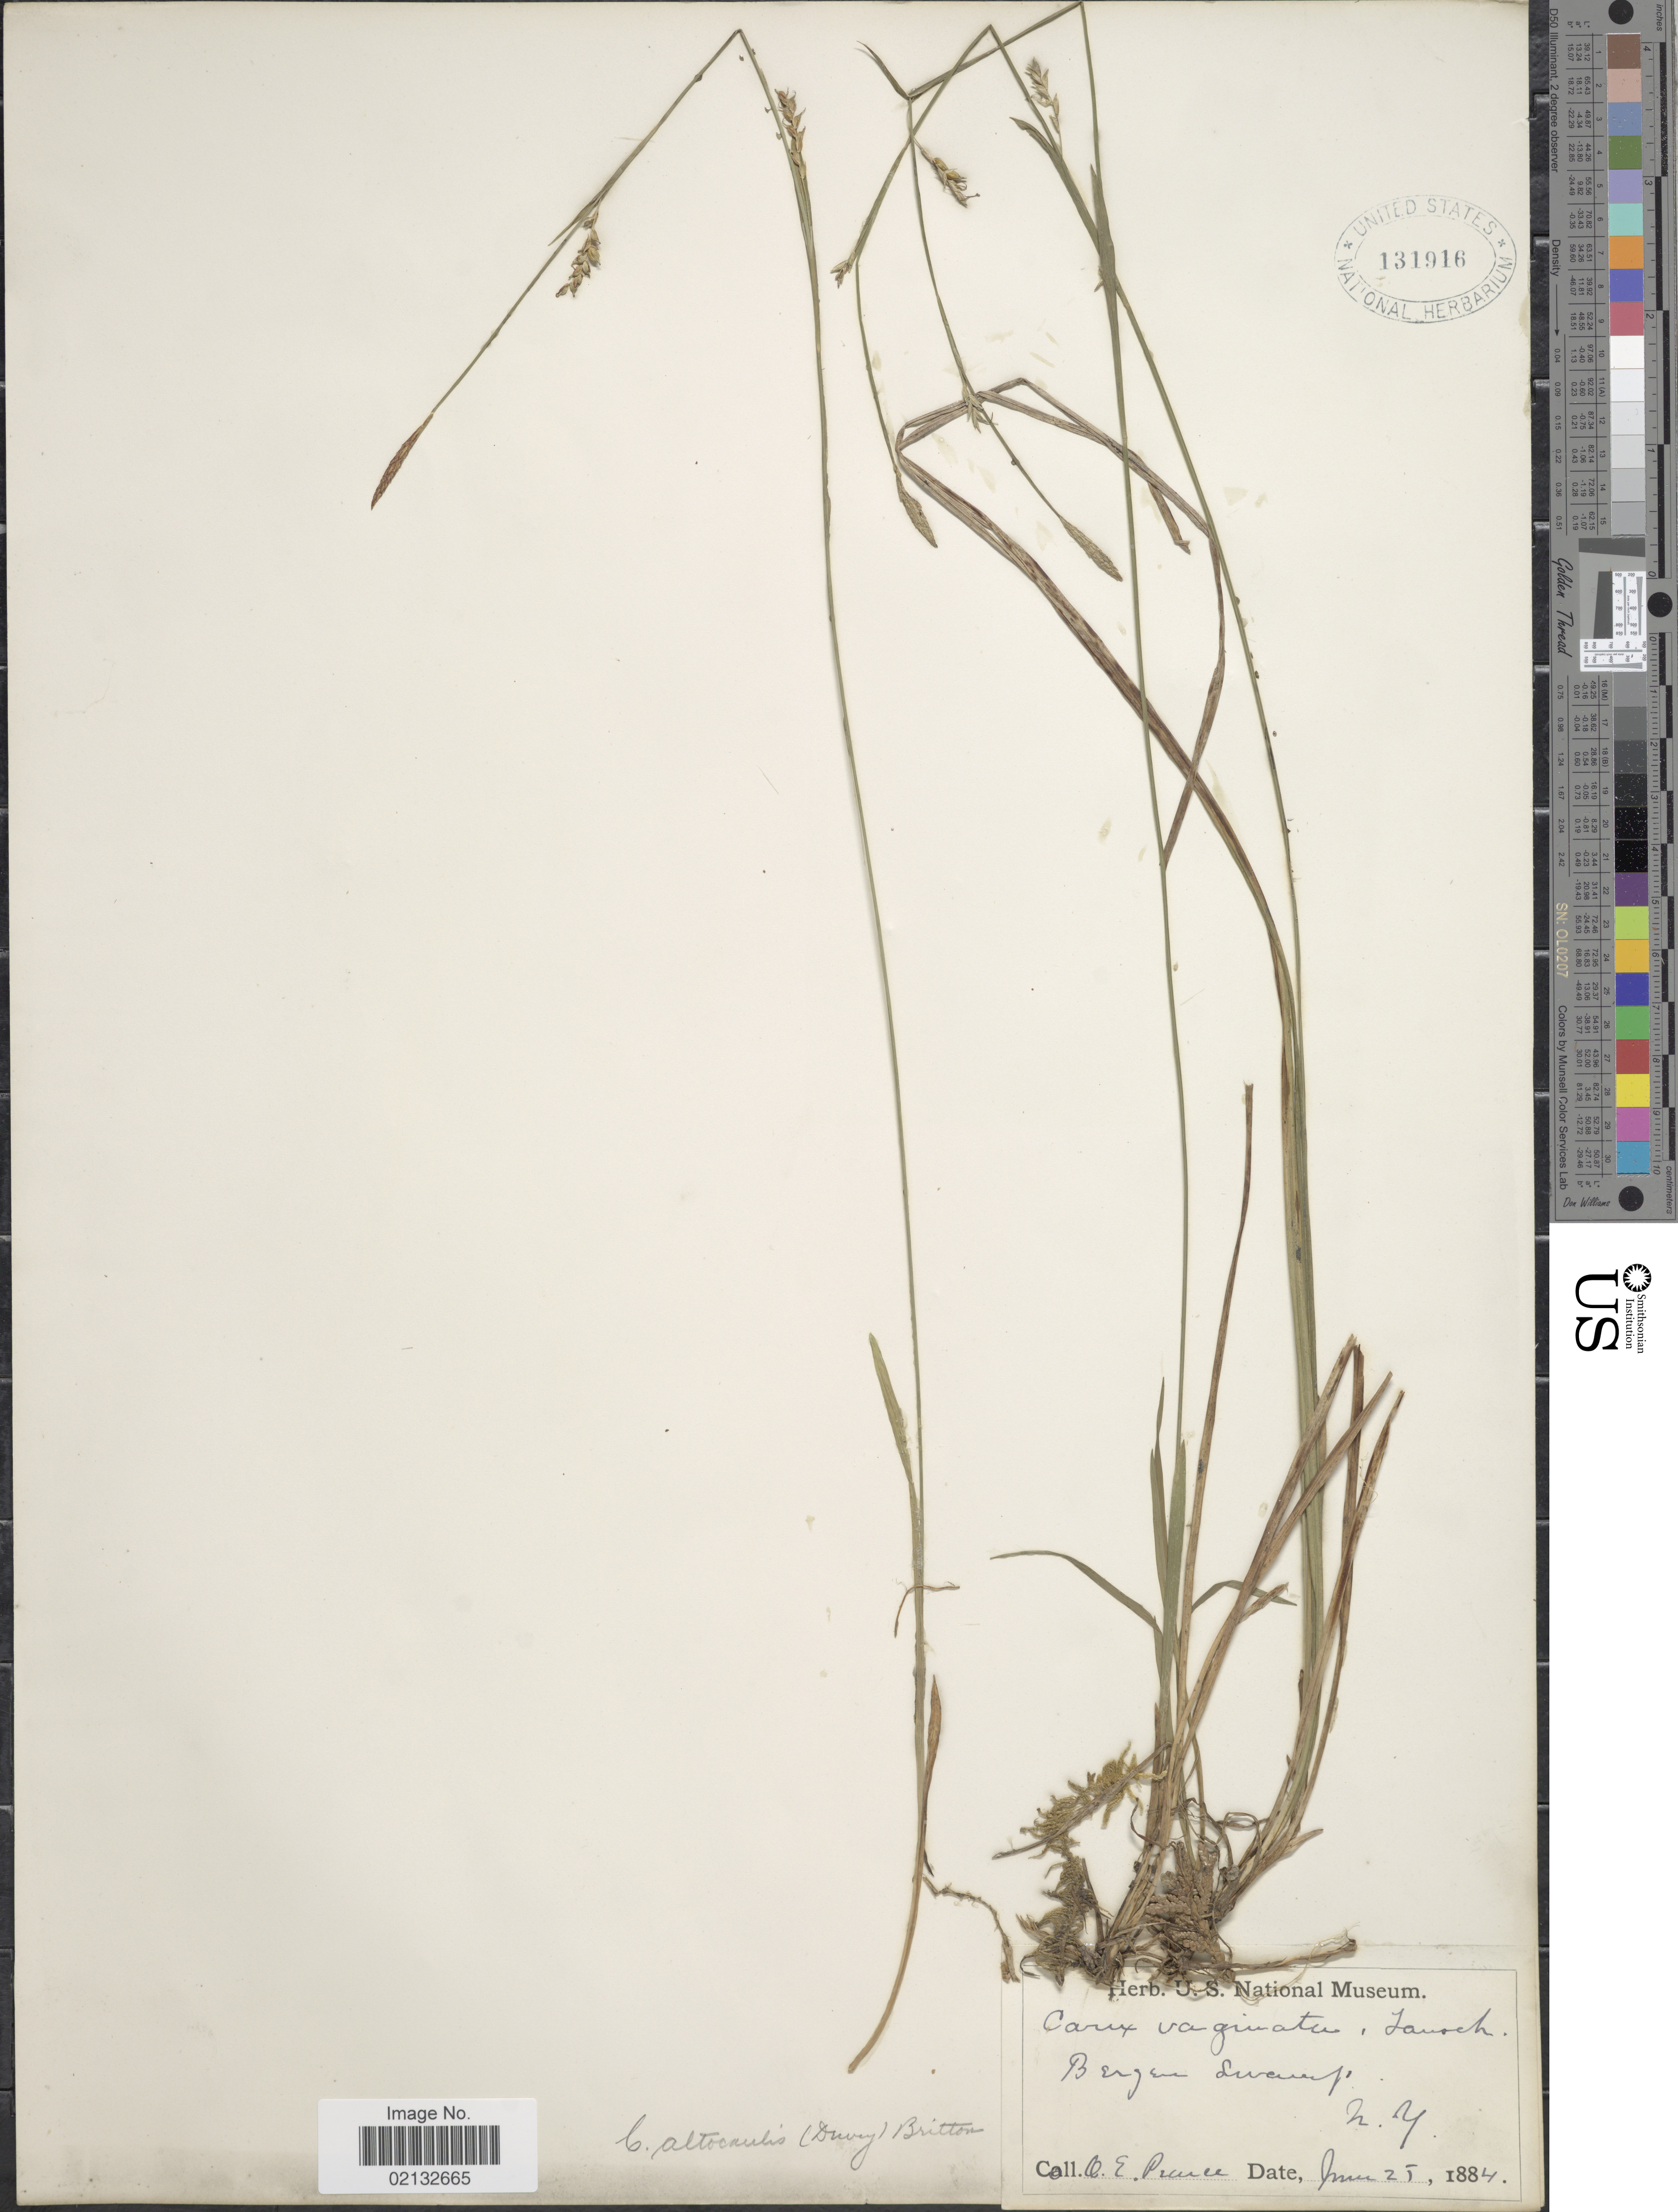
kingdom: Plantae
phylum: Tracheophyta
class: Liliopsida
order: Poales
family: Cyperaceae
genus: Carex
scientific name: Carex vaginata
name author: Tausch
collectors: O. E. Pearce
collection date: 1884-06-25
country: United States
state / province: New York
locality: Bergen Swamp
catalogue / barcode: US 131916